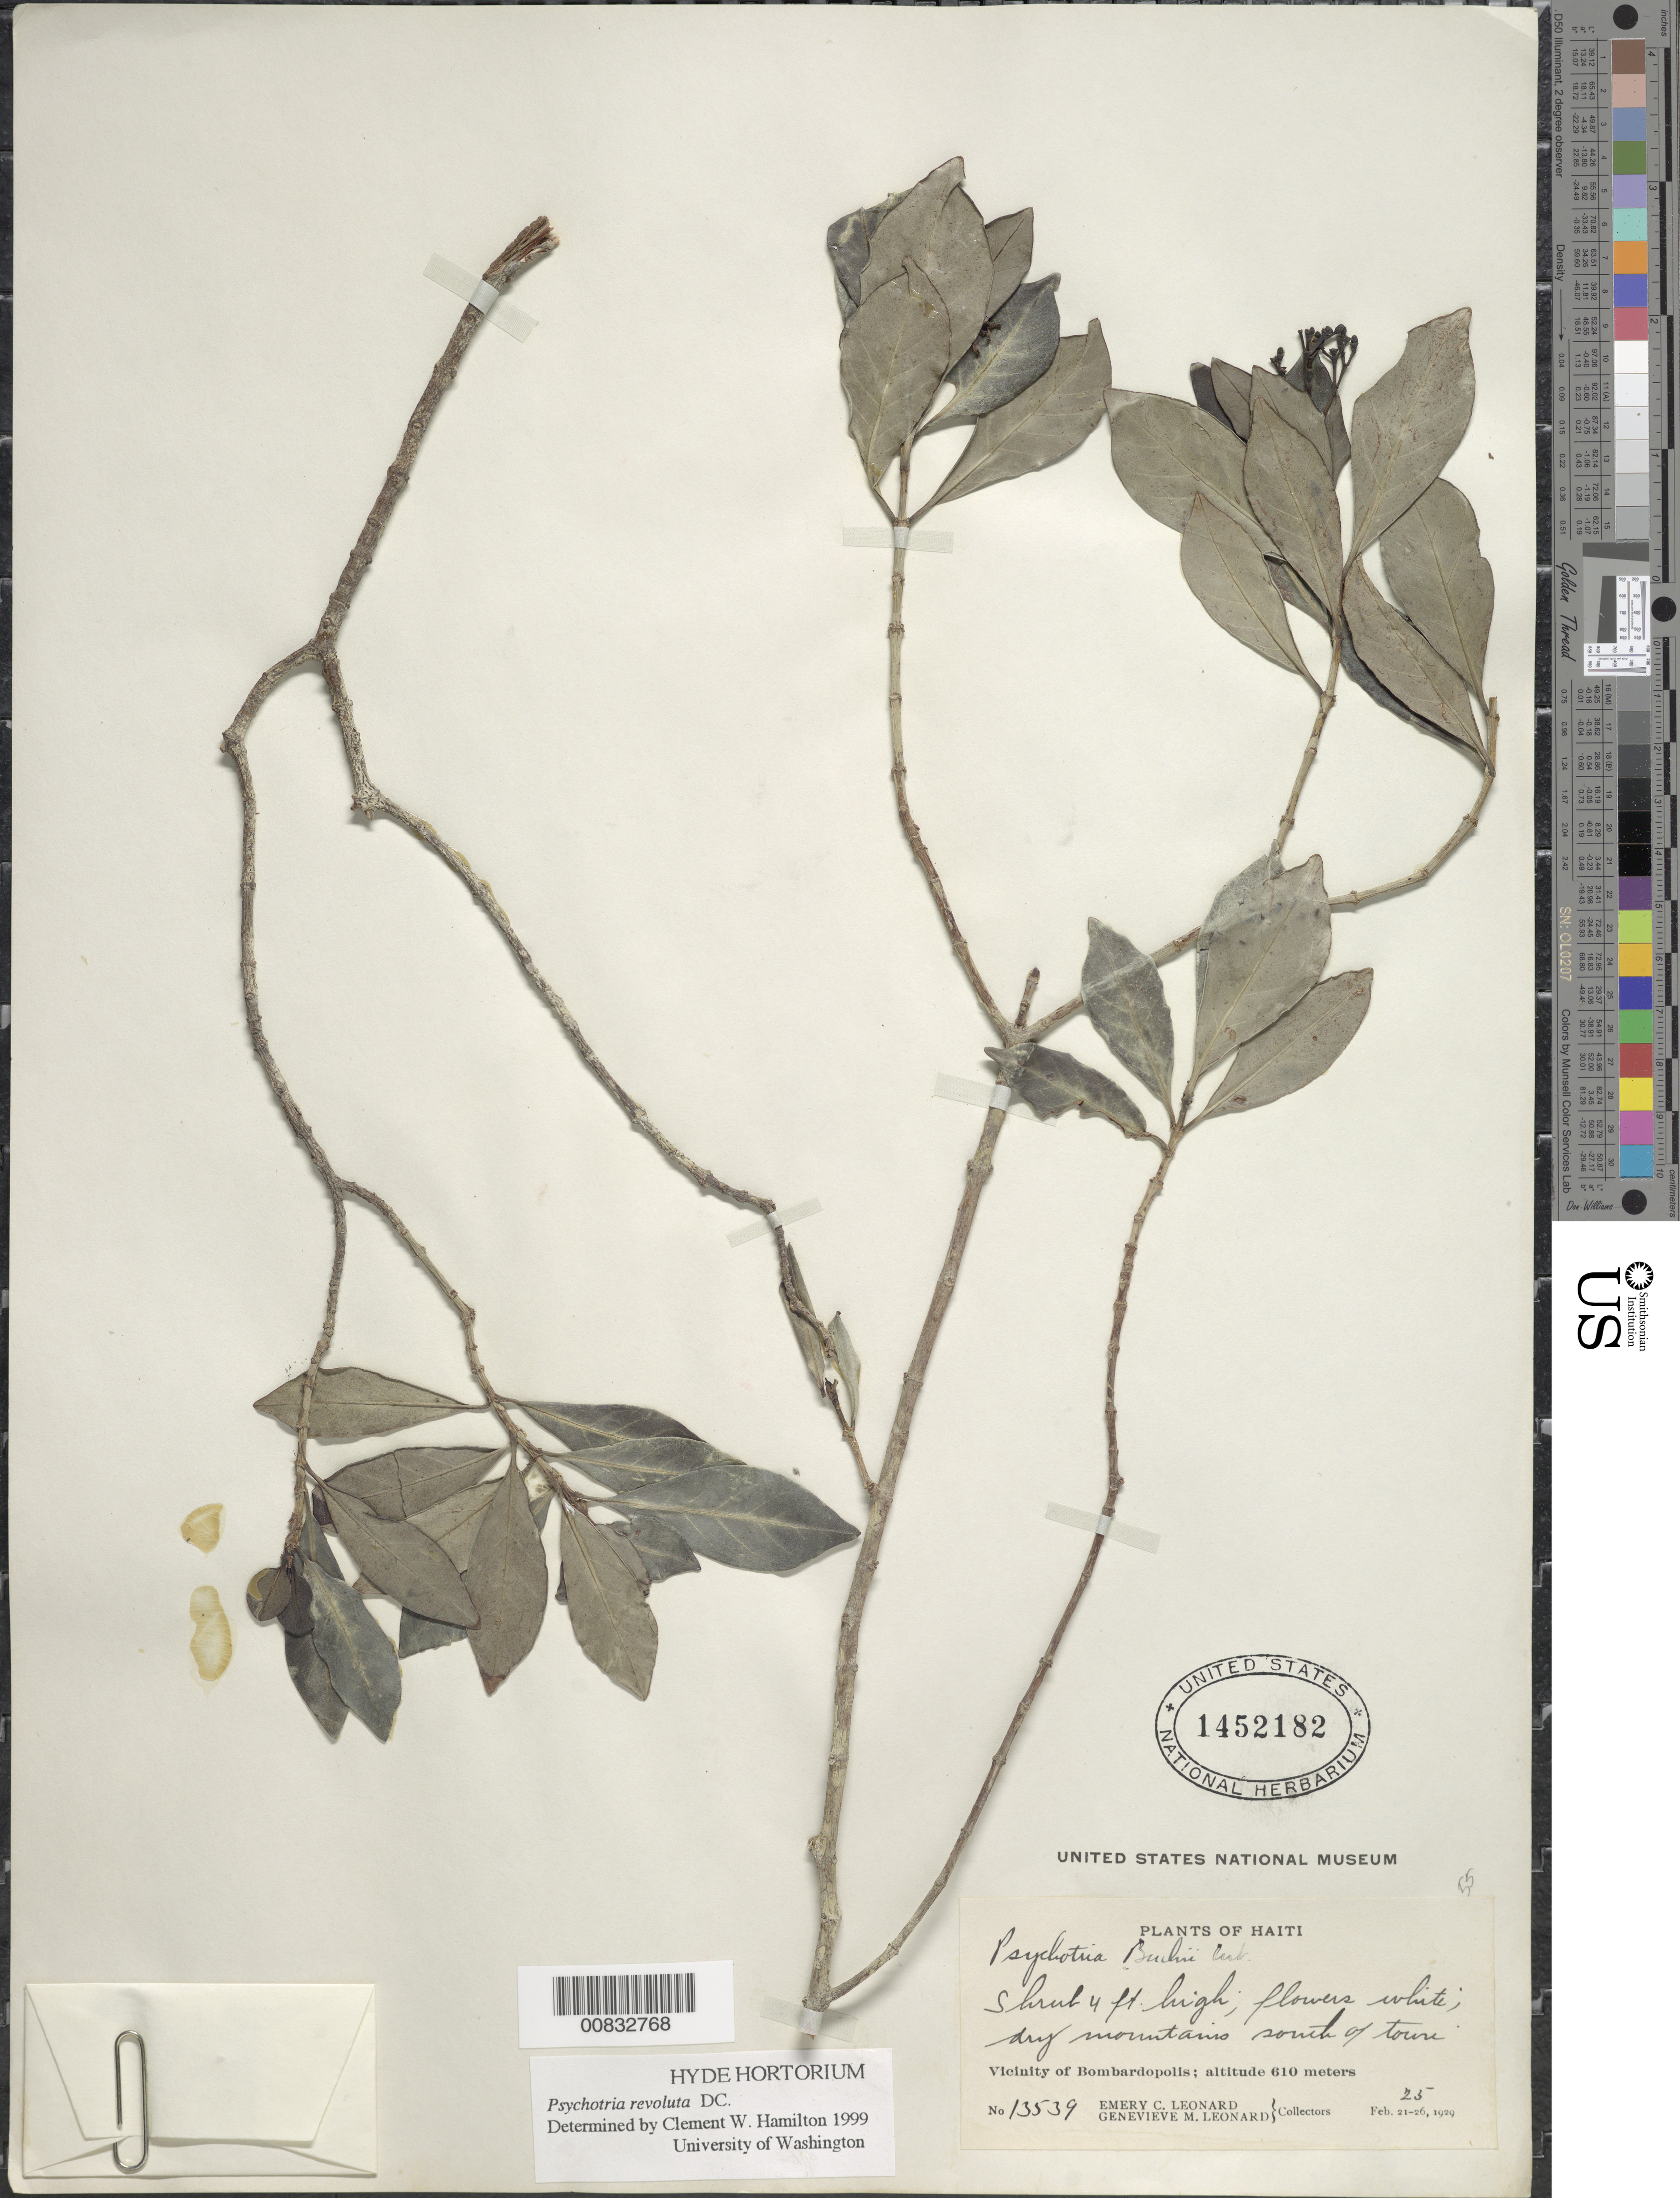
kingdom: Plantae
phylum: Tracheophyta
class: Magnoliopsida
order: Gentianales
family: Rubiaceae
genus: Psychotria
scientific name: Psychotria revoluta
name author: DC.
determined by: Hamilton, C. W.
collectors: E. C. Leonard & G. M. Leonard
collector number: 13539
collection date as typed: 25 Feb 1929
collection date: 1929-02-25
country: Haiti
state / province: Nord-Ouest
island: Hispaniola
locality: Vicinity of Bombardopolis, S of town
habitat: Dry mountains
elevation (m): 610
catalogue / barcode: US 1452182